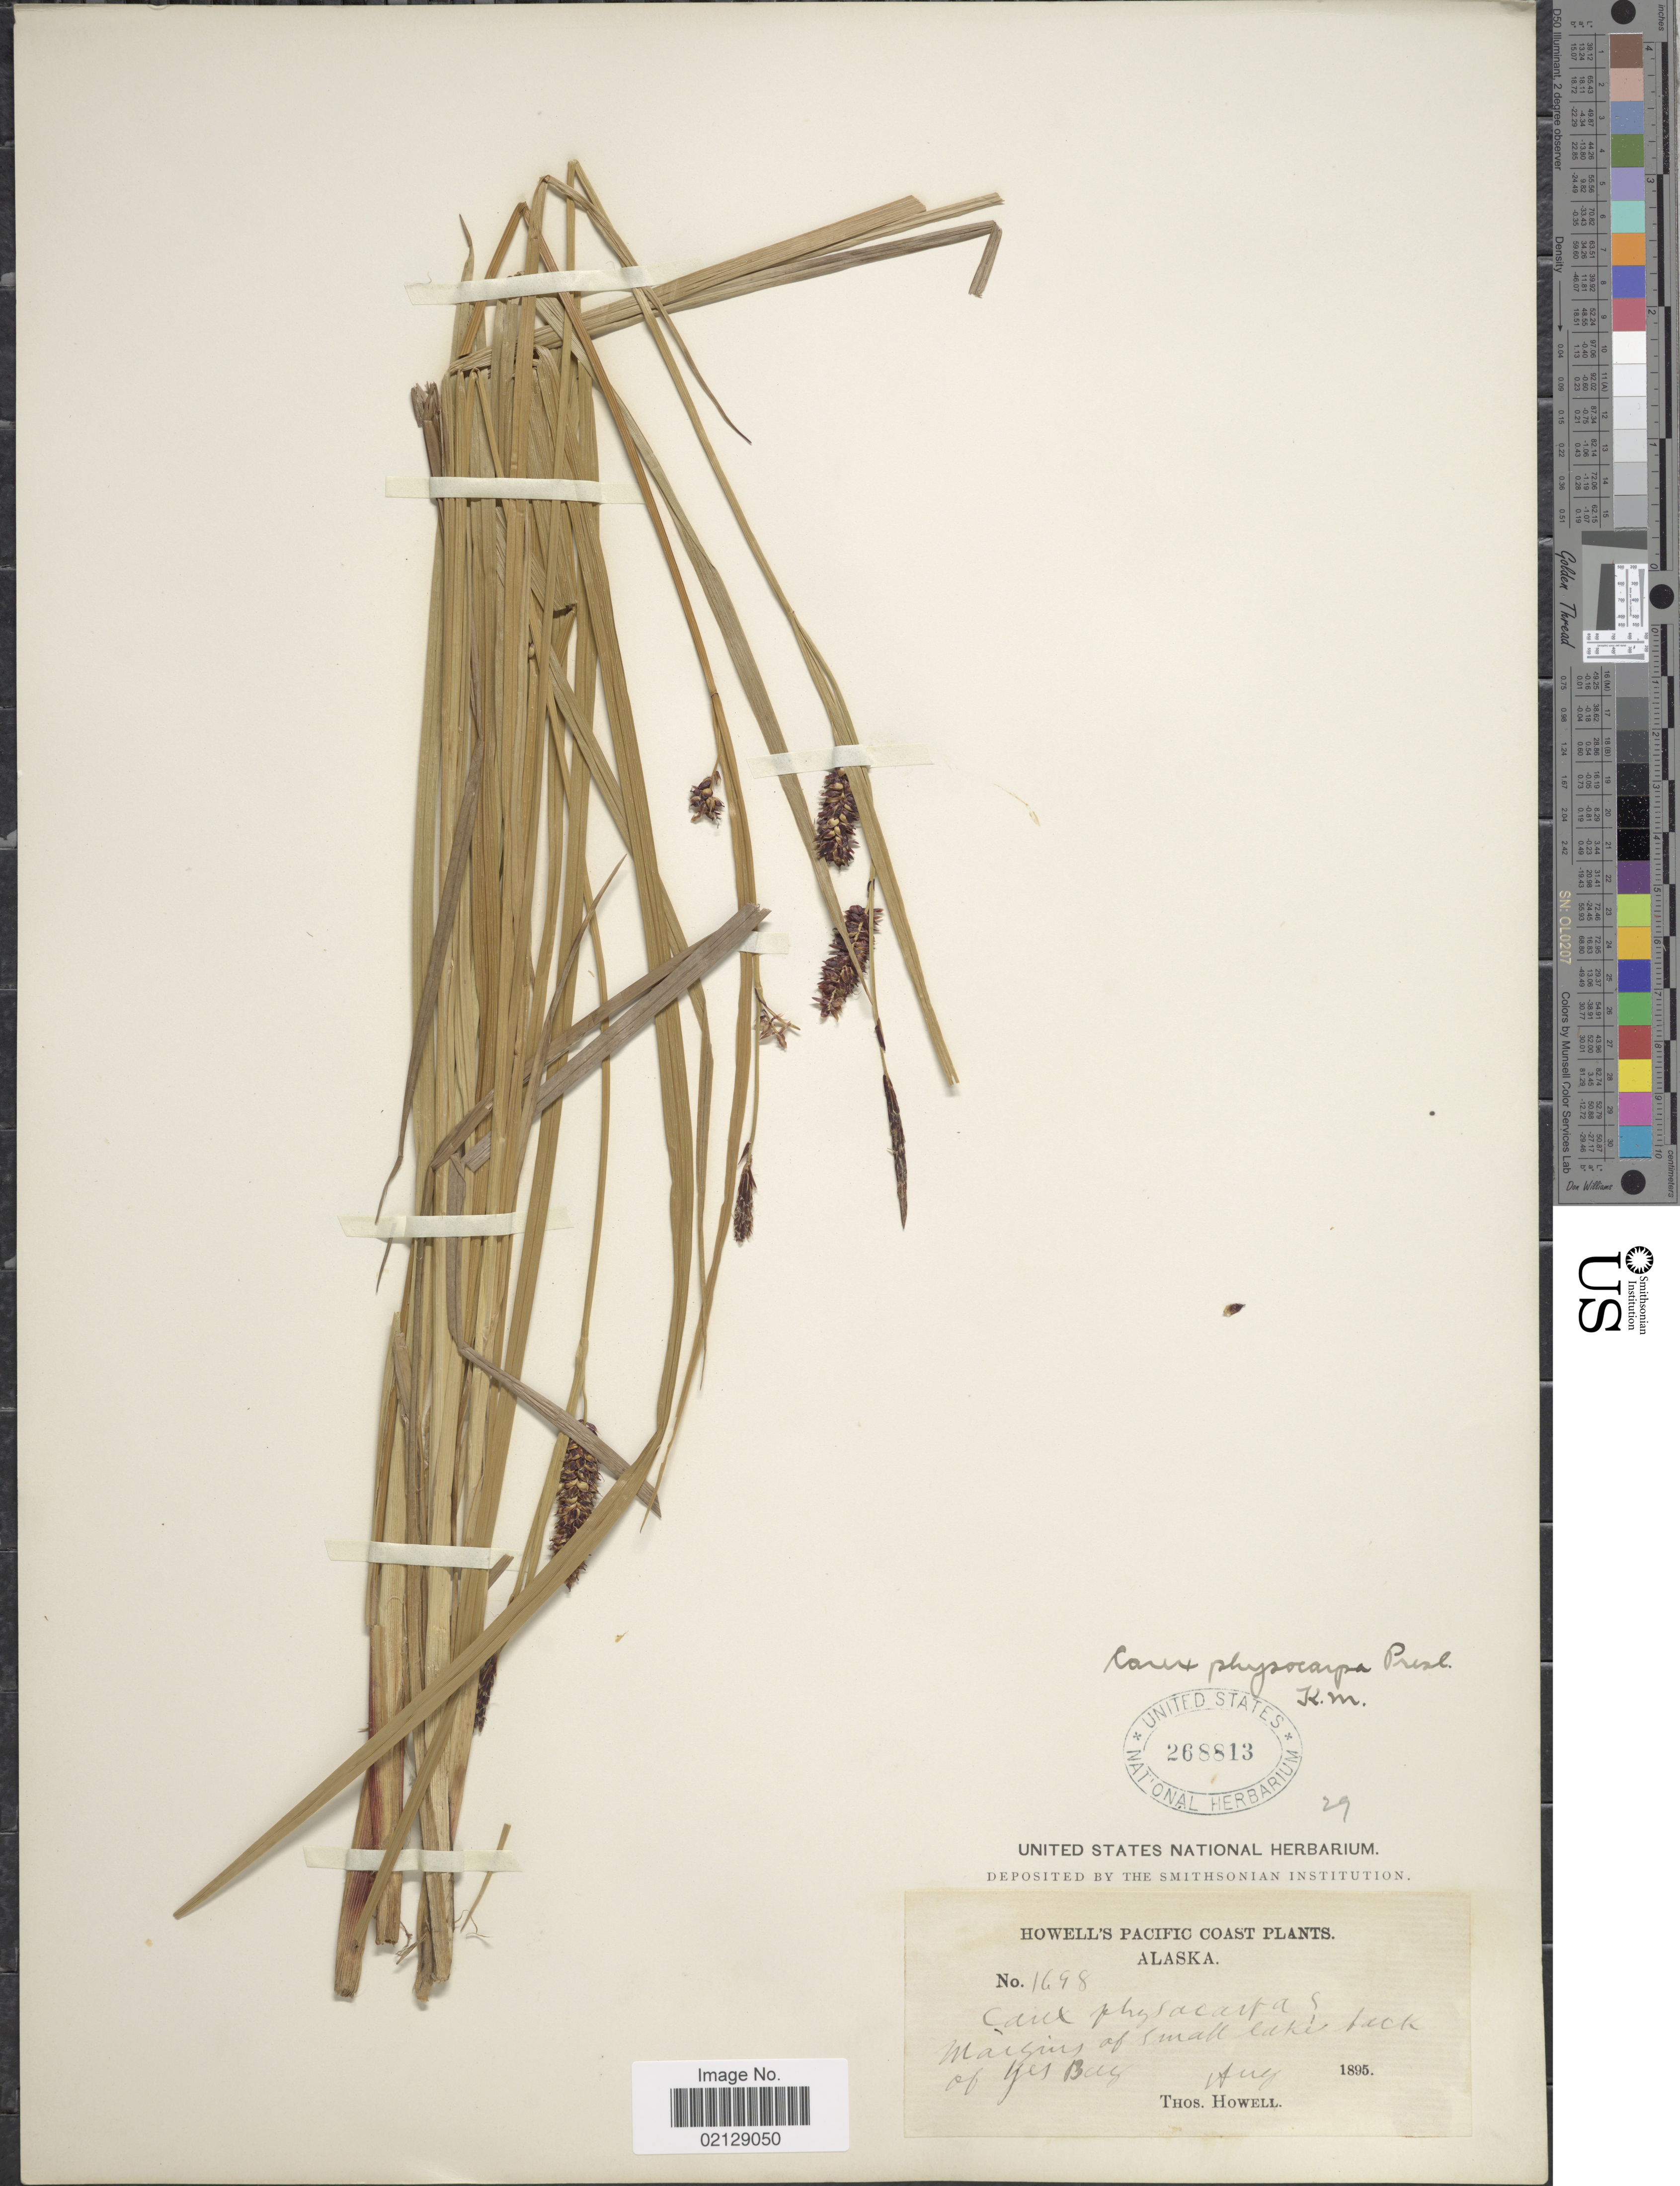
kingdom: Plantae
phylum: Tracheophyta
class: Liliopsida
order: Poales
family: Cyperaceae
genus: Carex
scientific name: Carex saxatilis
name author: L.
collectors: T. Howell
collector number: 1698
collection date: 1895-08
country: United States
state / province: Alaska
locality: Howell's Pacific Coast, Alaska, Margins of small Lake back of Yes Bay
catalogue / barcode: US 268813